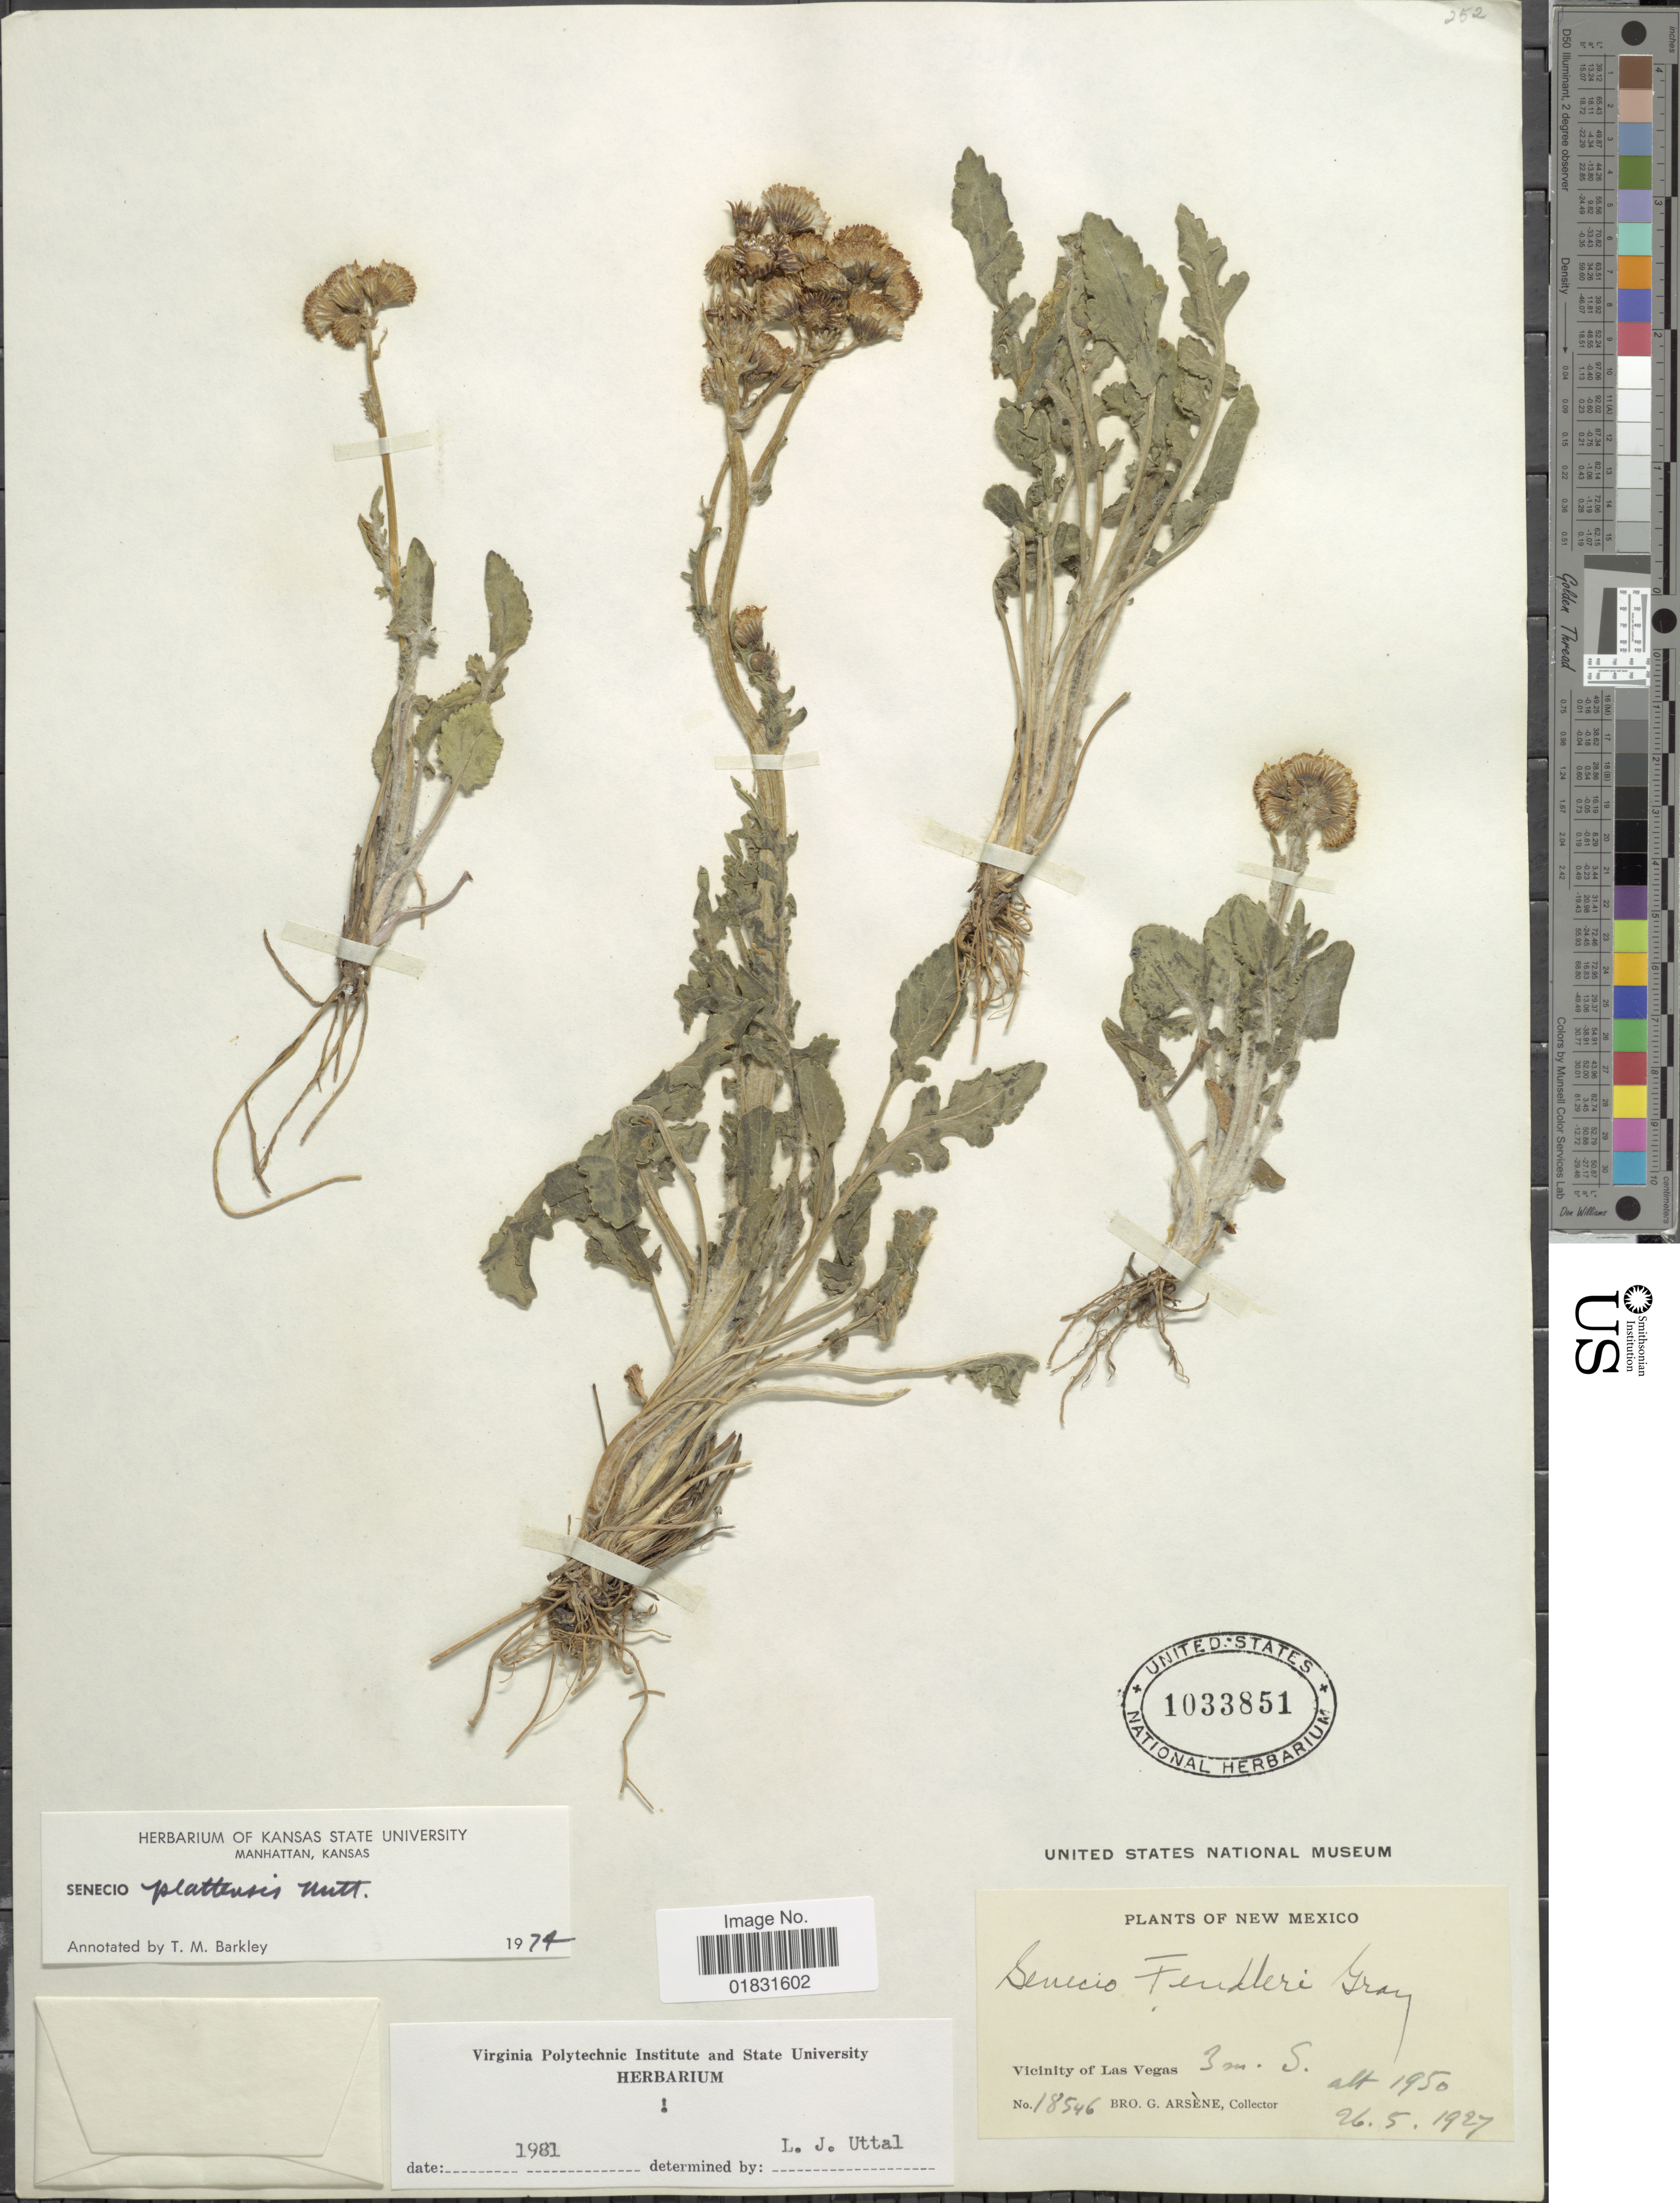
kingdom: Plantae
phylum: Tracheophyta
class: Magnoliopsida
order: Asterales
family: Asteraceae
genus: Packera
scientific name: Packera plattensis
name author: W.A. Weber & Á. Löve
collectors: Bro. G. Arsène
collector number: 18546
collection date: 1927-05-26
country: United States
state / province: New Mexico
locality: Vicinity of Las Vegas, 3 m. S.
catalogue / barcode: US 1033851